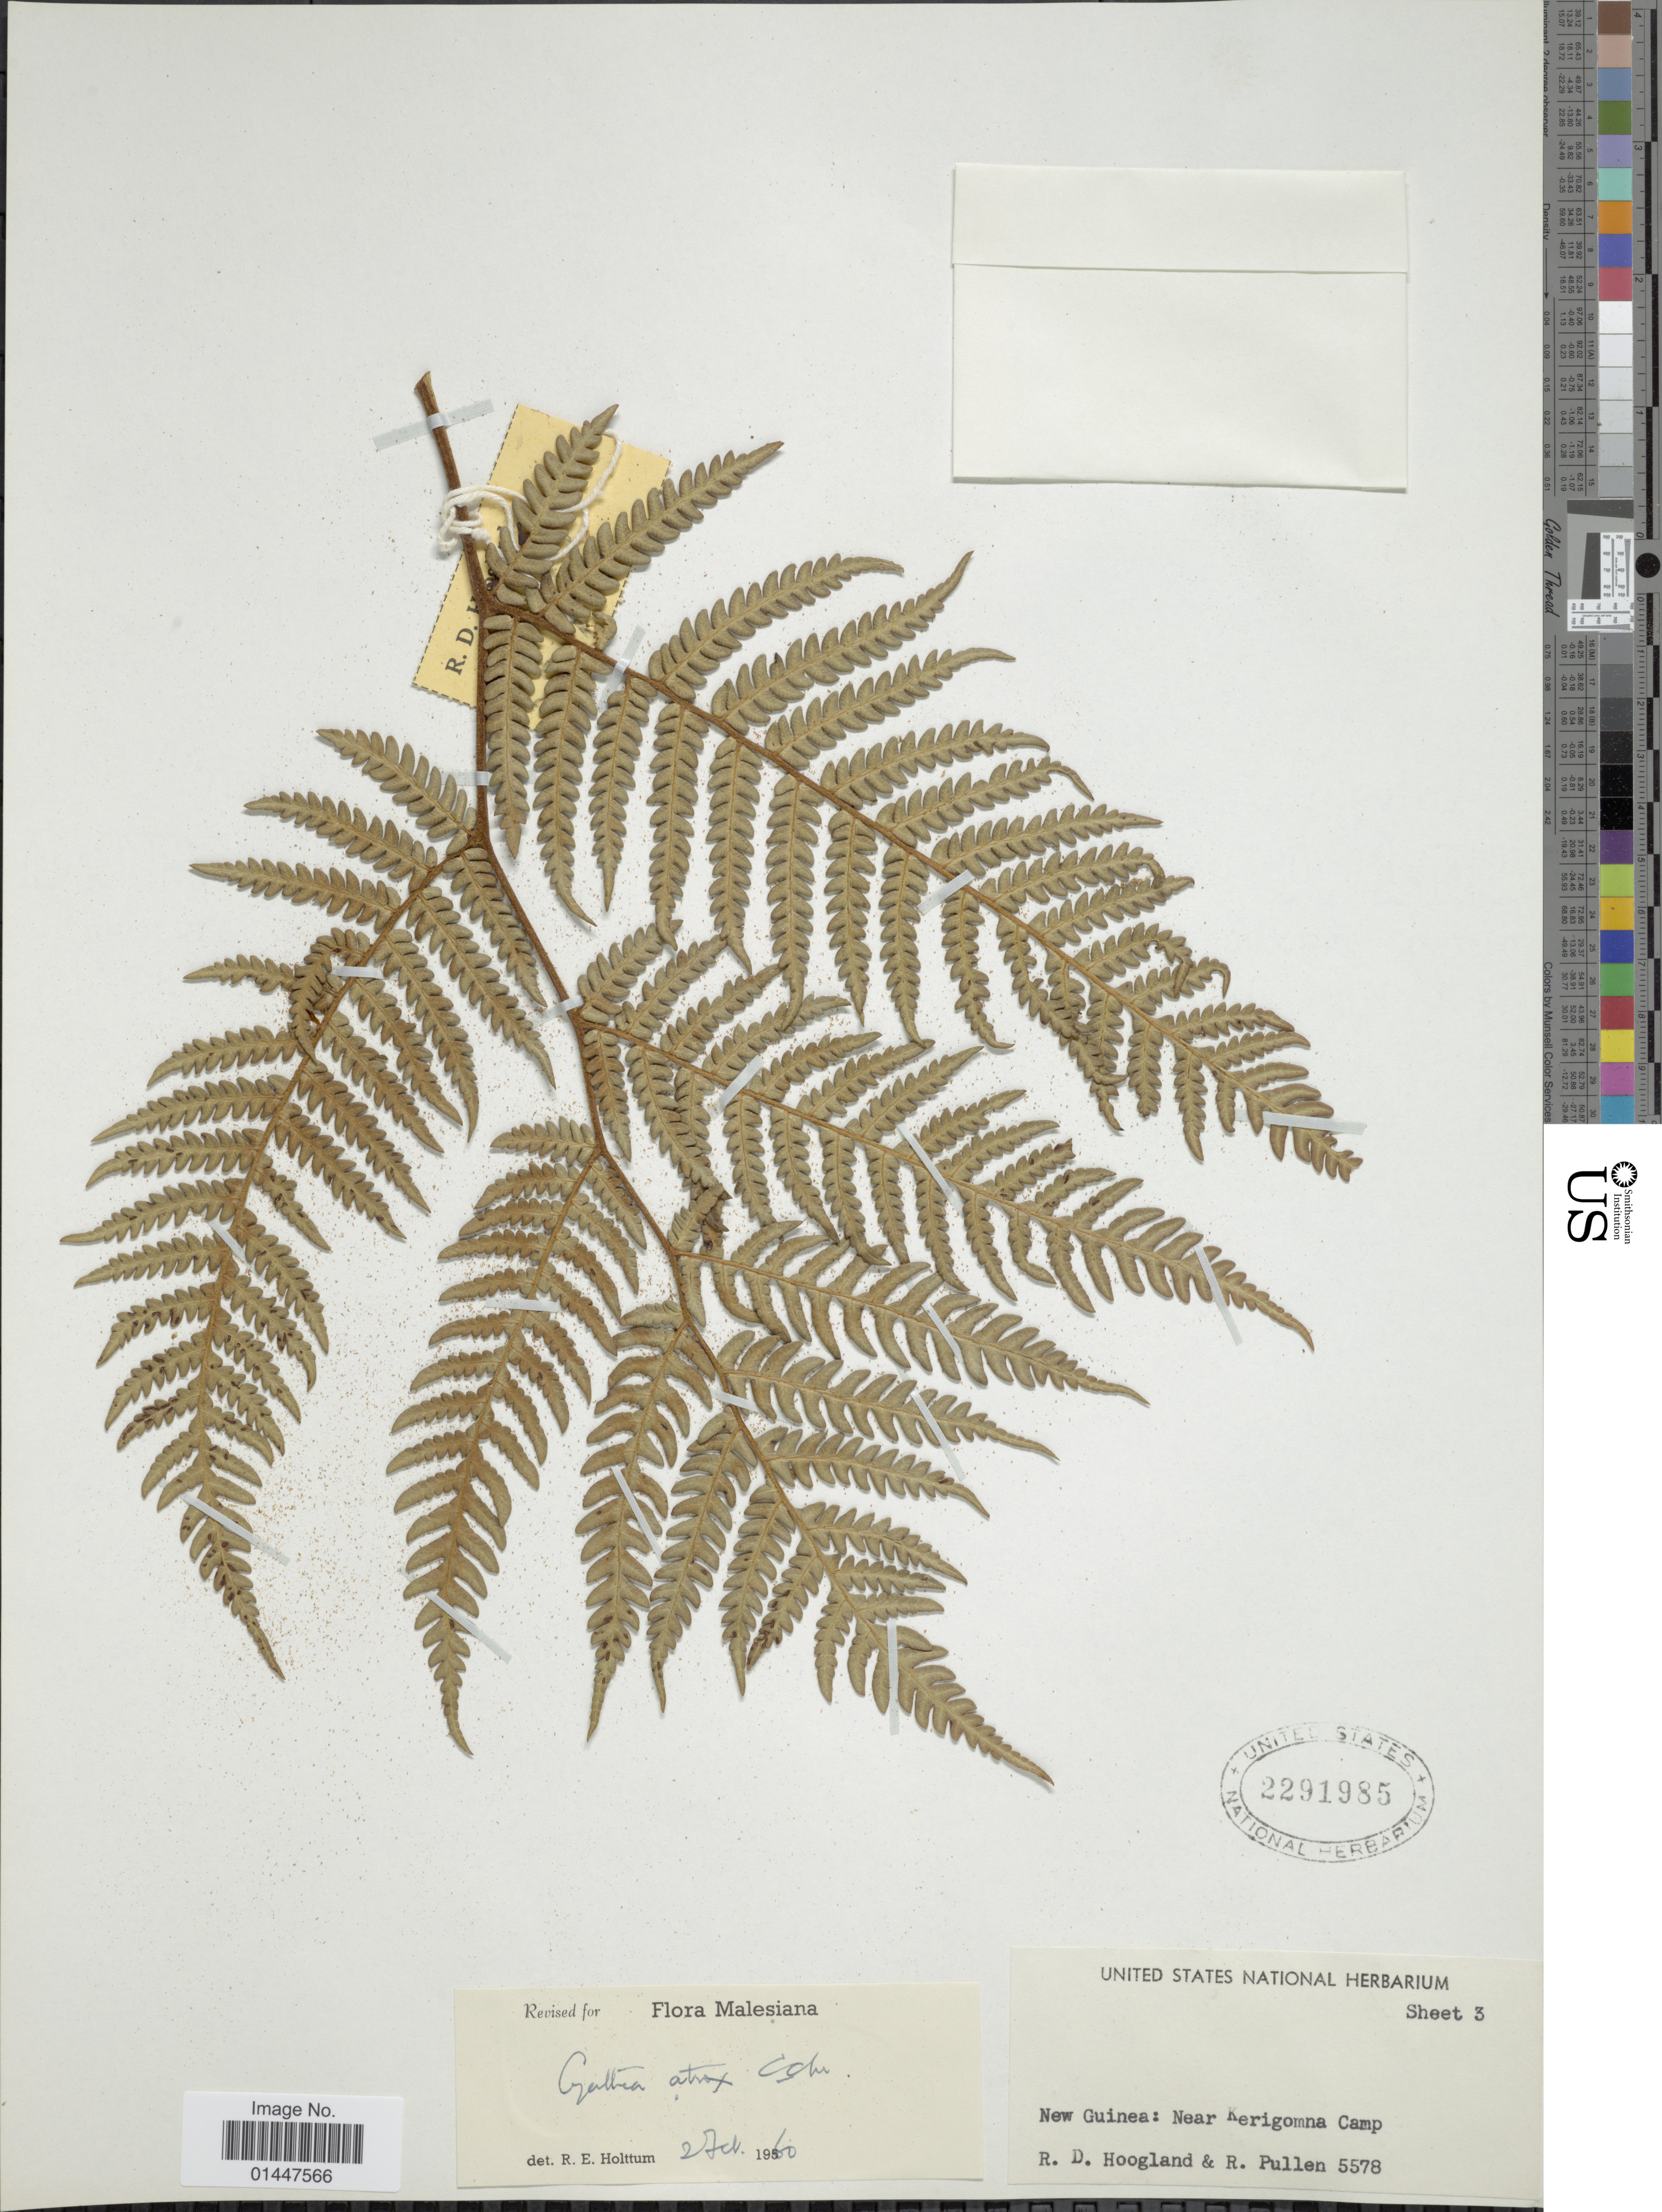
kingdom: Plantae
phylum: Tracheophyta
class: Polypodiopsida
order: Cyatheales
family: Cyatheaceae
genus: Sphaeropteris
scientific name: Sphaeropteris atrox var. atrox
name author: (C. Chr.) R.M. Tryon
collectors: R. D. Hoogland & R. Pullen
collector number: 5578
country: Papua New Guinea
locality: New Guinea: Near Kerigomna Camp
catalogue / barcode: US 2291985